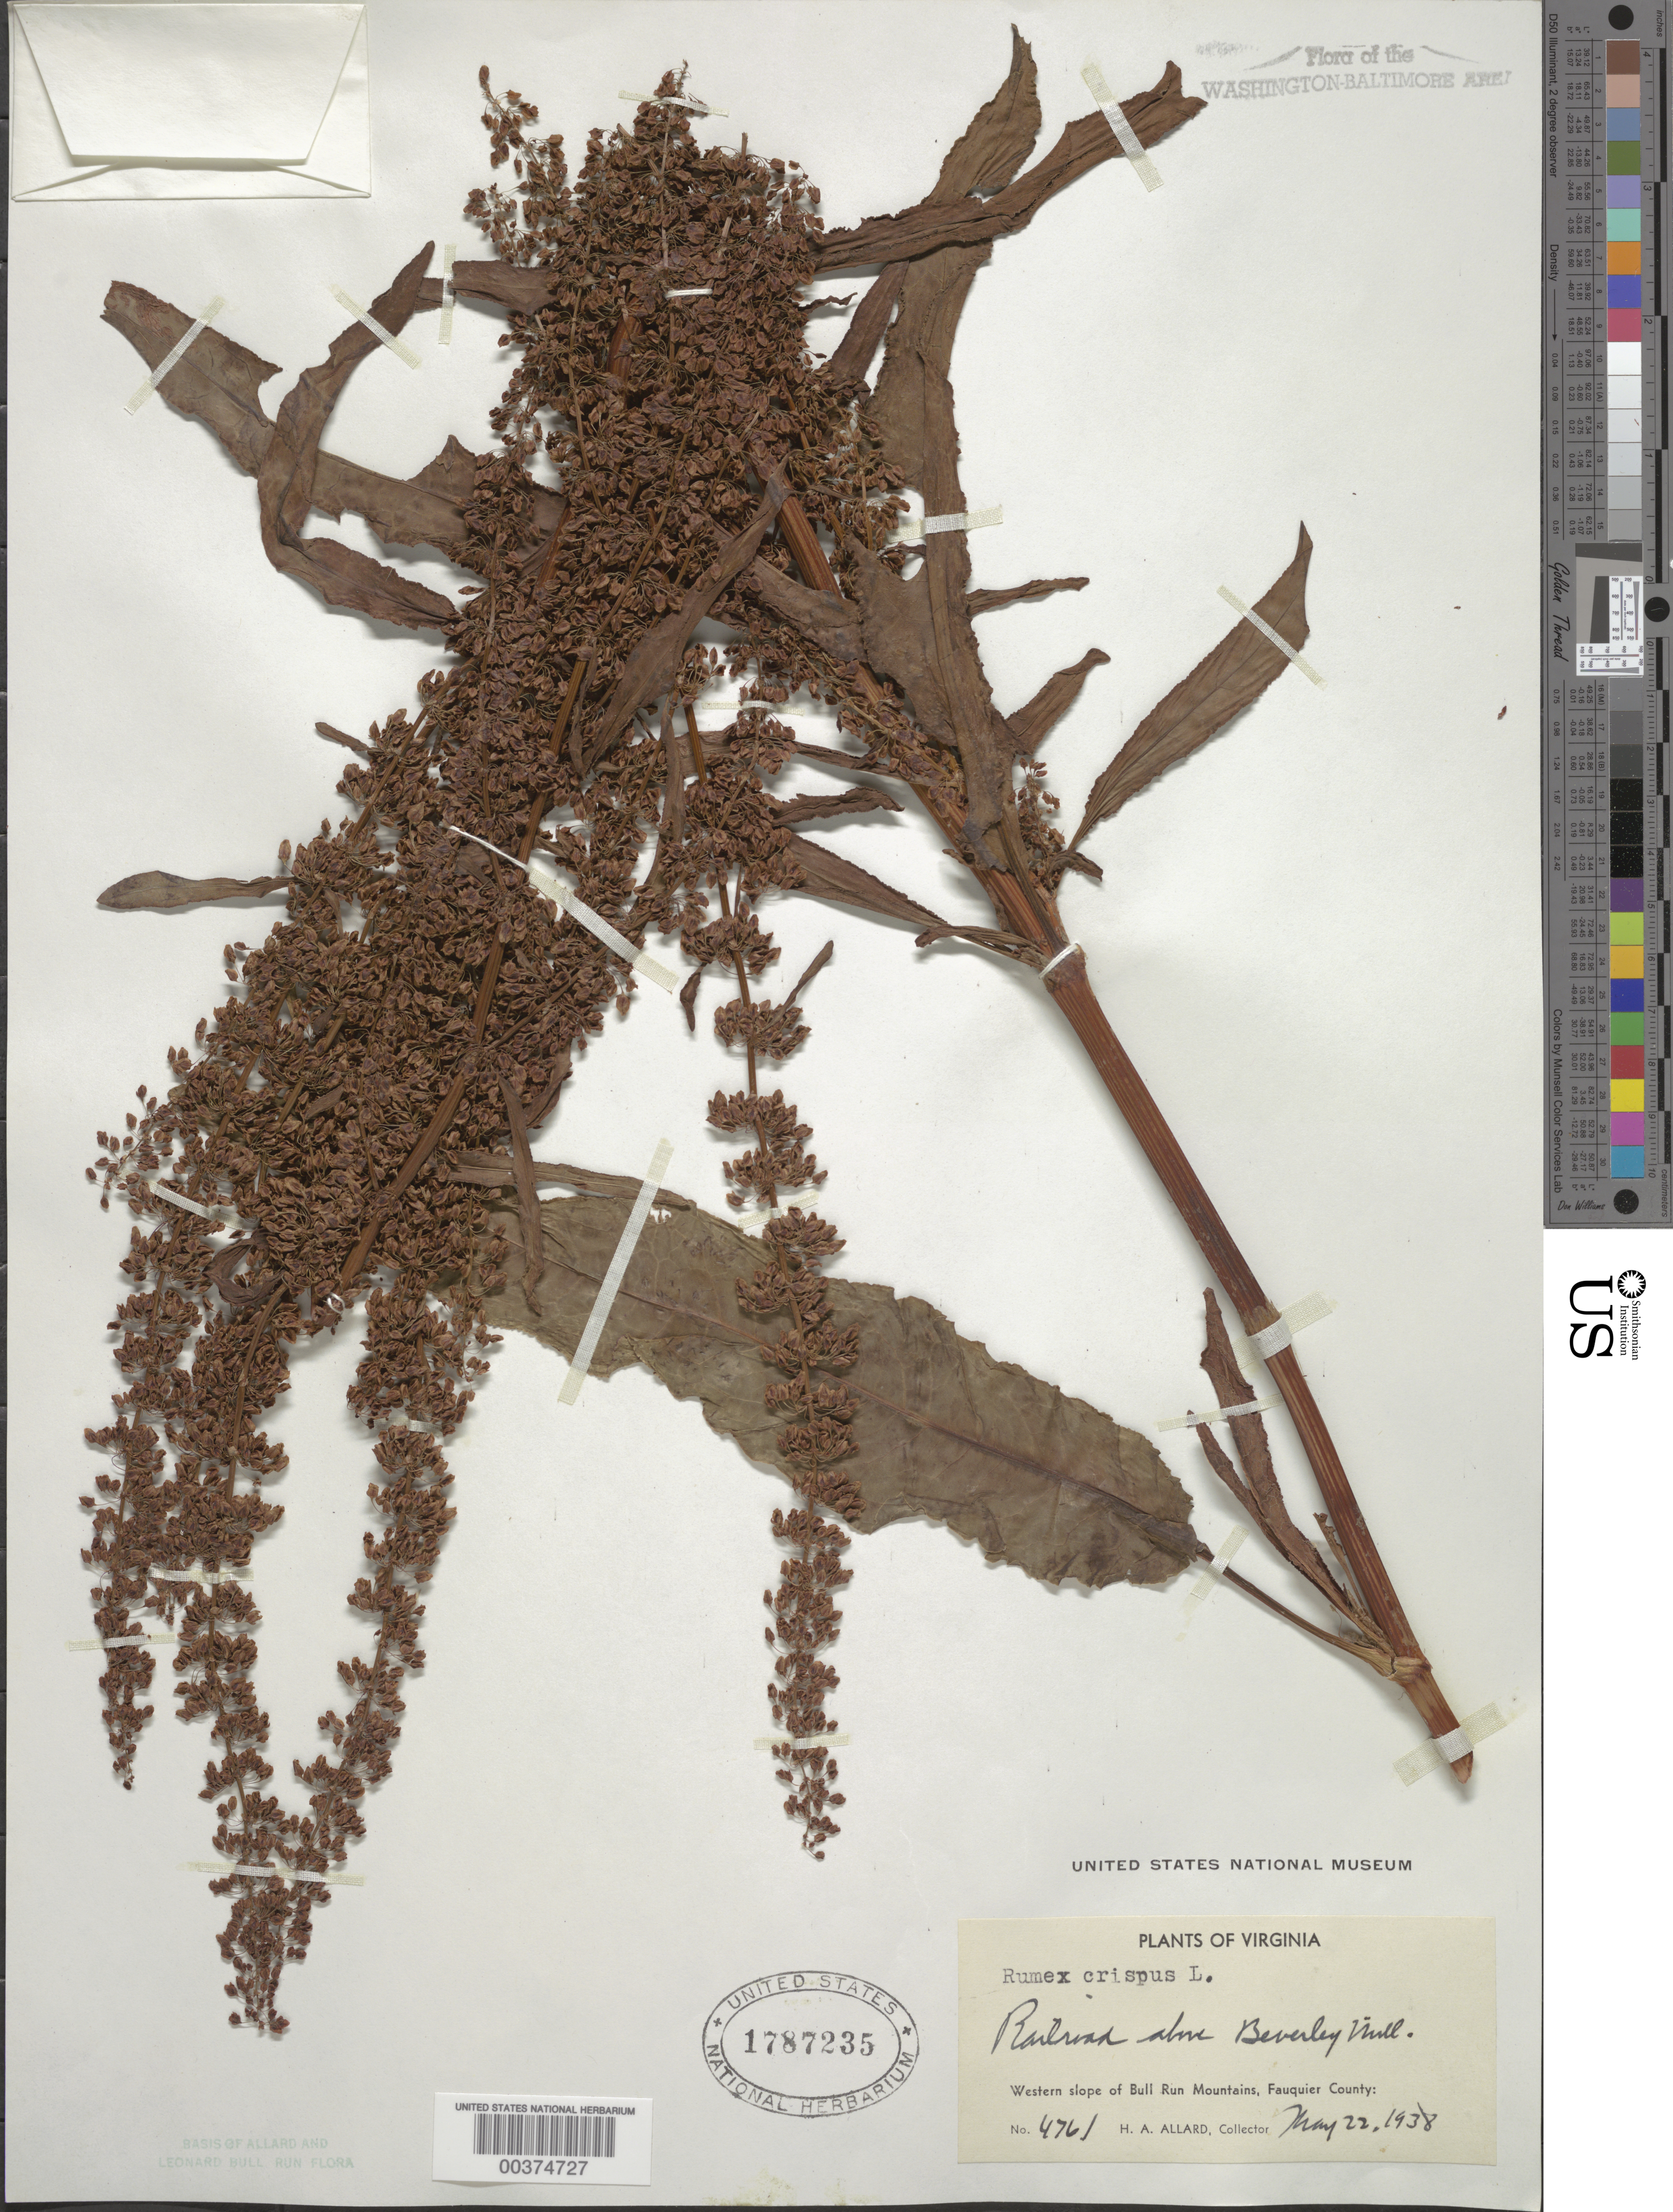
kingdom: Plantae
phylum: Tracheophyta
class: Magnoliopsida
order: Caryophyllales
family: Polygonaceae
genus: Rumex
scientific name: Rumex crispus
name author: L.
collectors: H. A. Allard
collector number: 4761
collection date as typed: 22 May 1938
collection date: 1938-05-22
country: United States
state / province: Virginia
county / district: Fauquier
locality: Railroad above Beverley Mill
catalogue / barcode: US 1787235